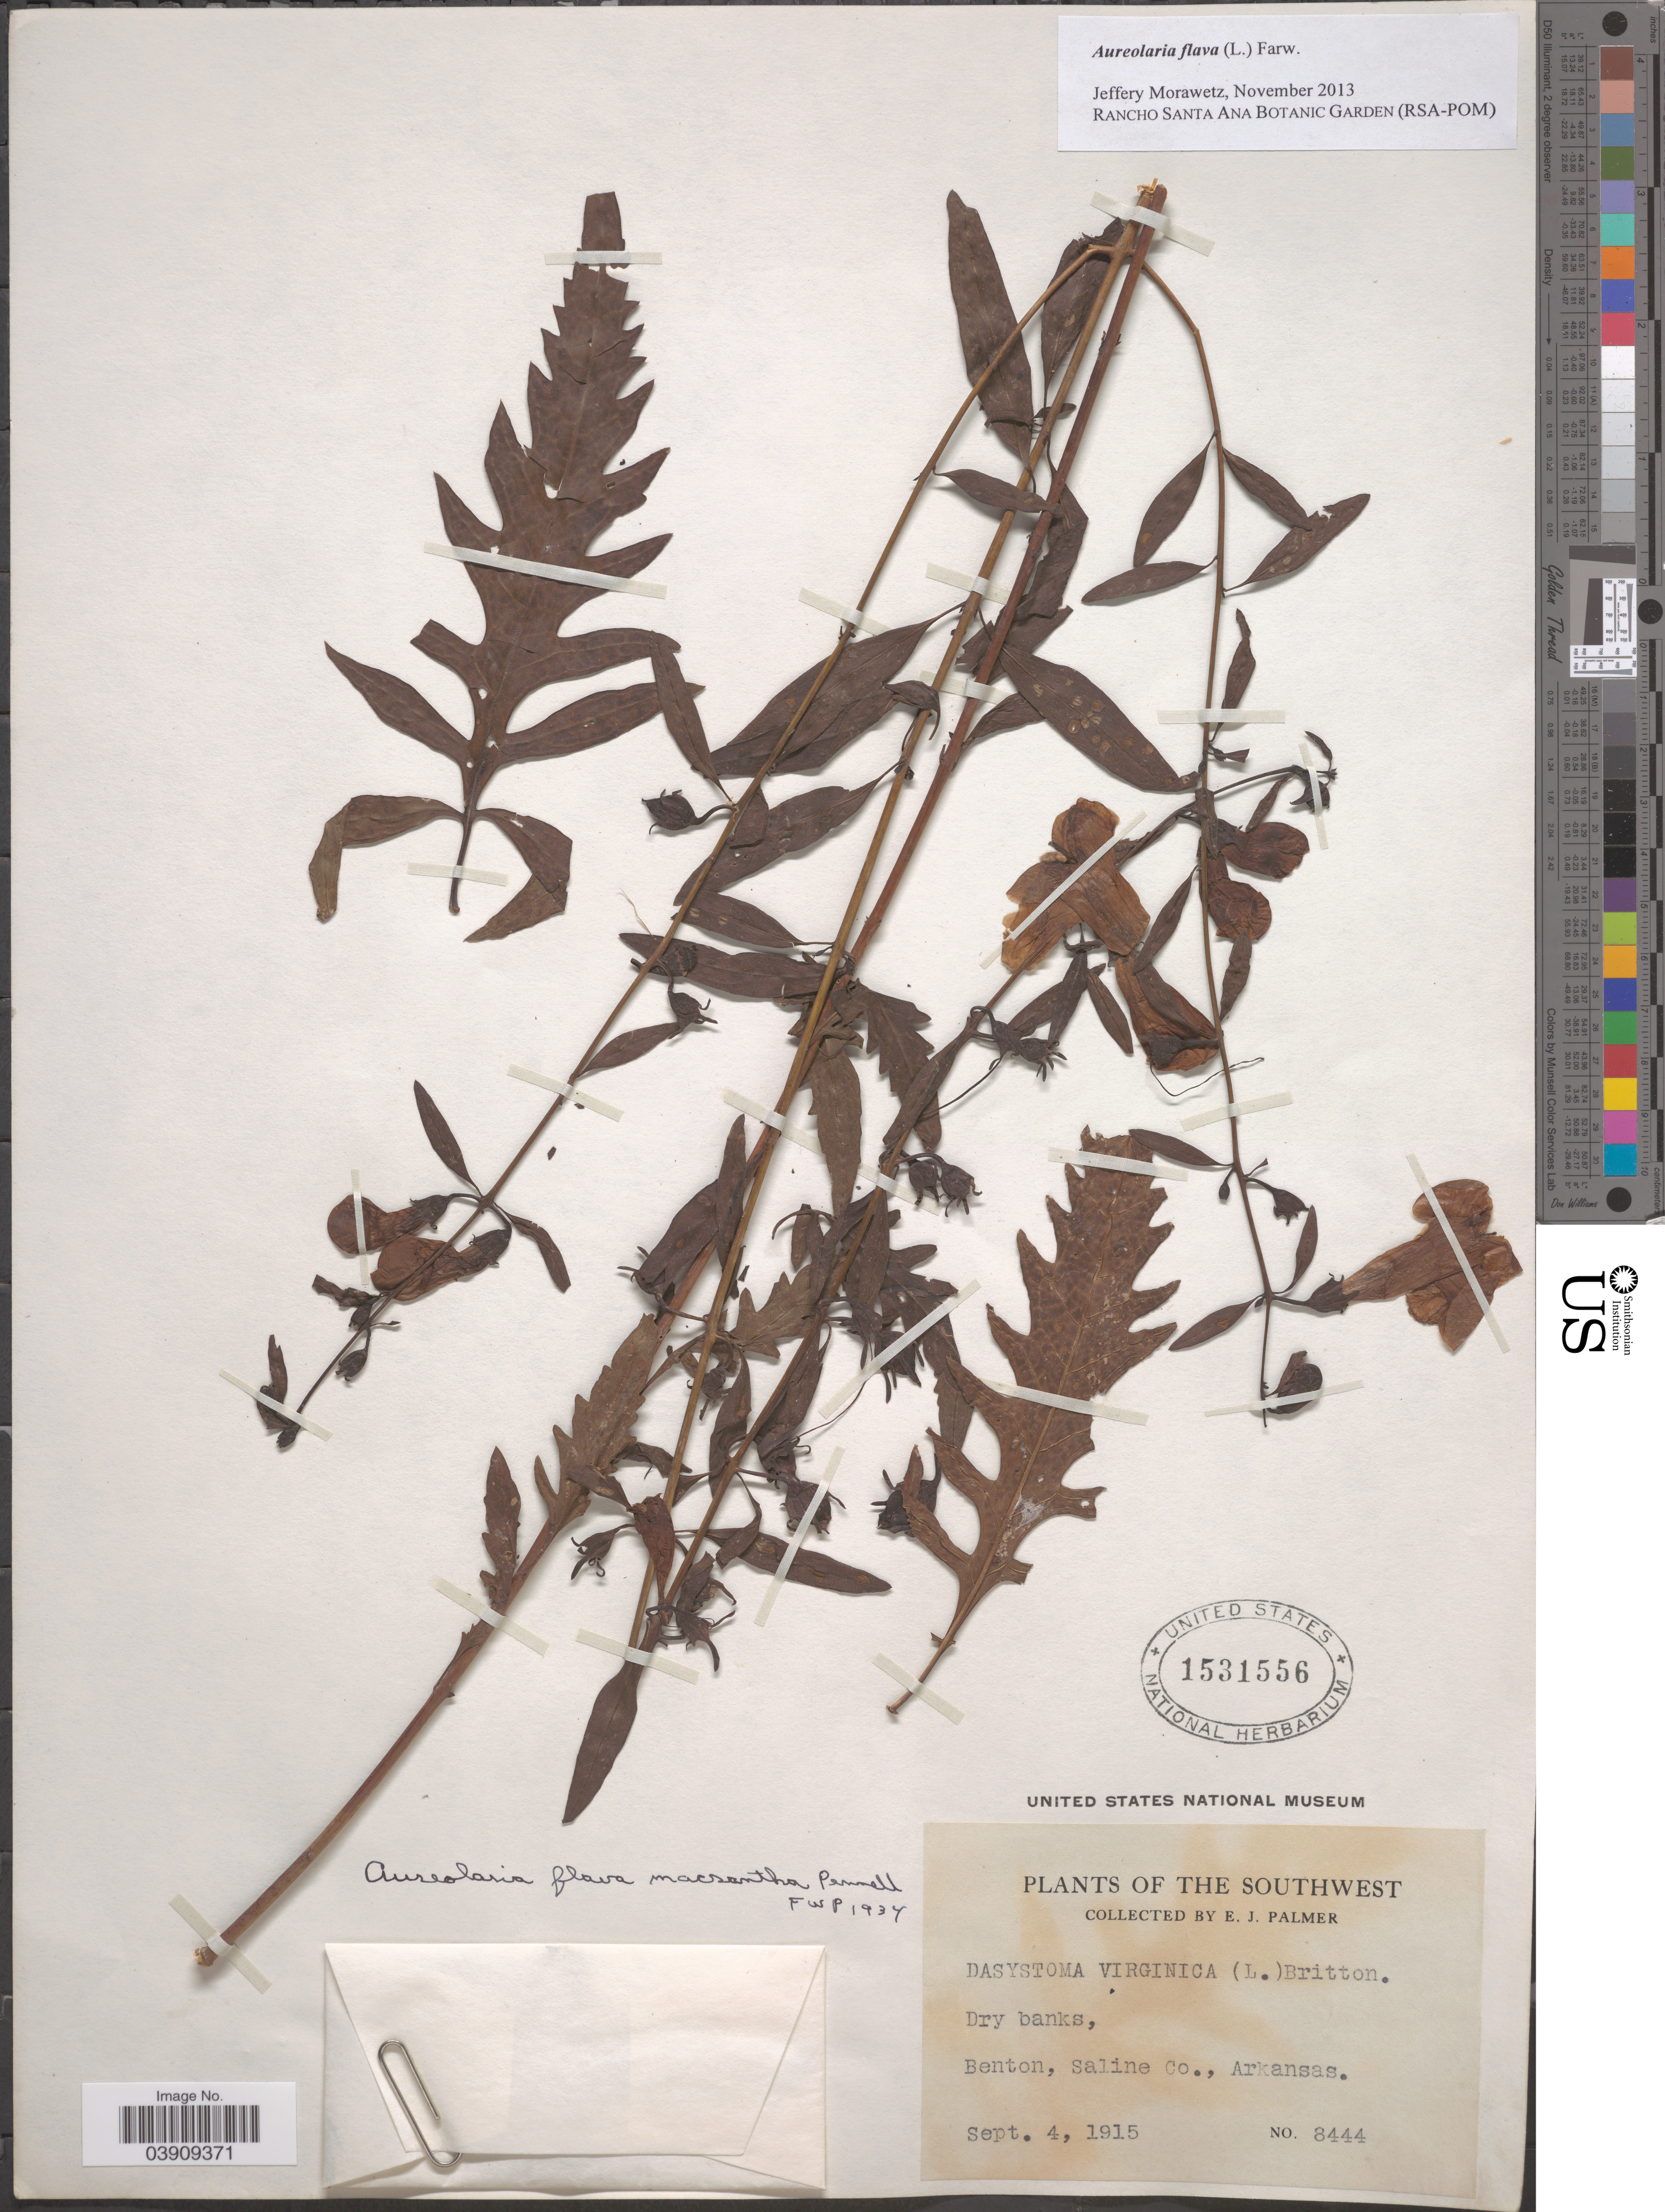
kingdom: Plantae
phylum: Tracheophyta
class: Magnoliopsida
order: Lamiales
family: Orobanchaceae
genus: Aureolaria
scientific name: Aureolaria flava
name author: (L.) Farw.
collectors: E. J. Palmer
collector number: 8444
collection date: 1915-09-04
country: United States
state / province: Arkansas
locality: The Southwest. Benton, Saline Co.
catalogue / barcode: US 1531556